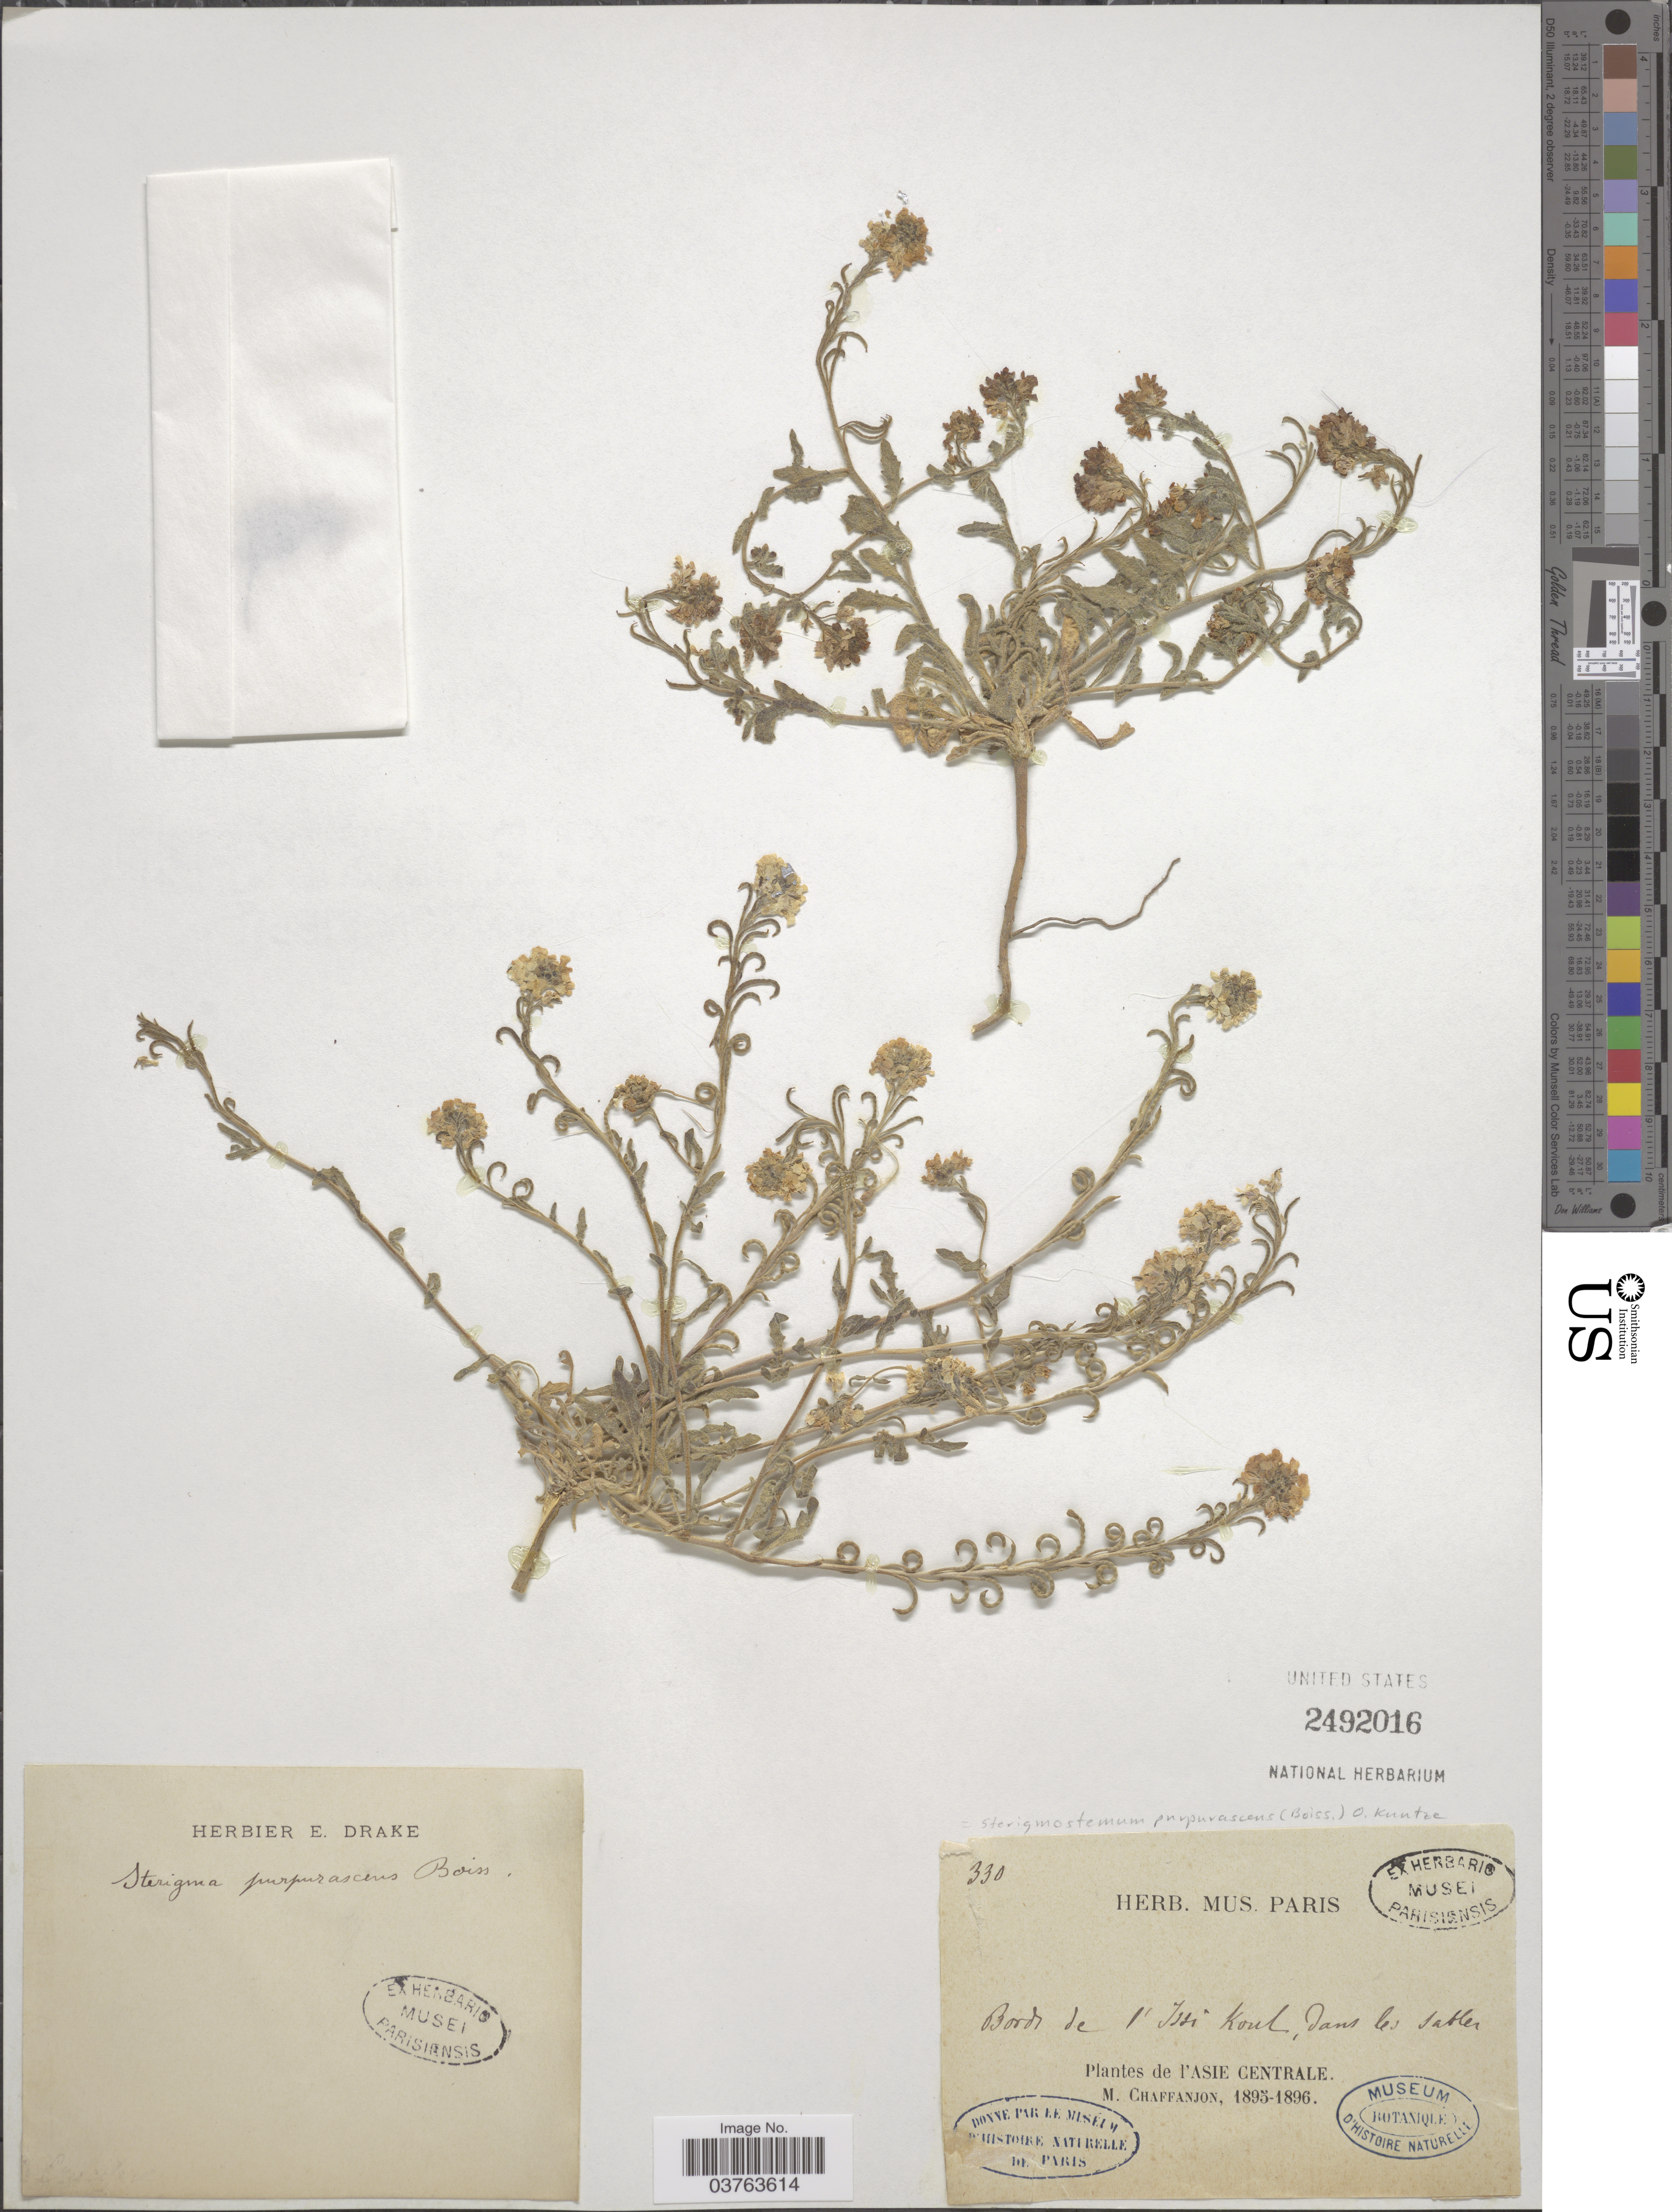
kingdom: Plantae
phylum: Tracheophyta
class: Magnoliopsida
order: Brassicales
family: Brassicaceae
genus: Sterigmostemum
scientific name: Sterigmostemum purpurascens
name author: (Boiss.) Kuntze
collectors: M. Chaffanjon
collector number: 330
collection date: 1895/1896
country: Kyrgyzstan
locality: Bords de l'Issi Koul, dans les Sabler. [interpreted] L'Asie Centrale.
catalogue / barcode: US 2492016